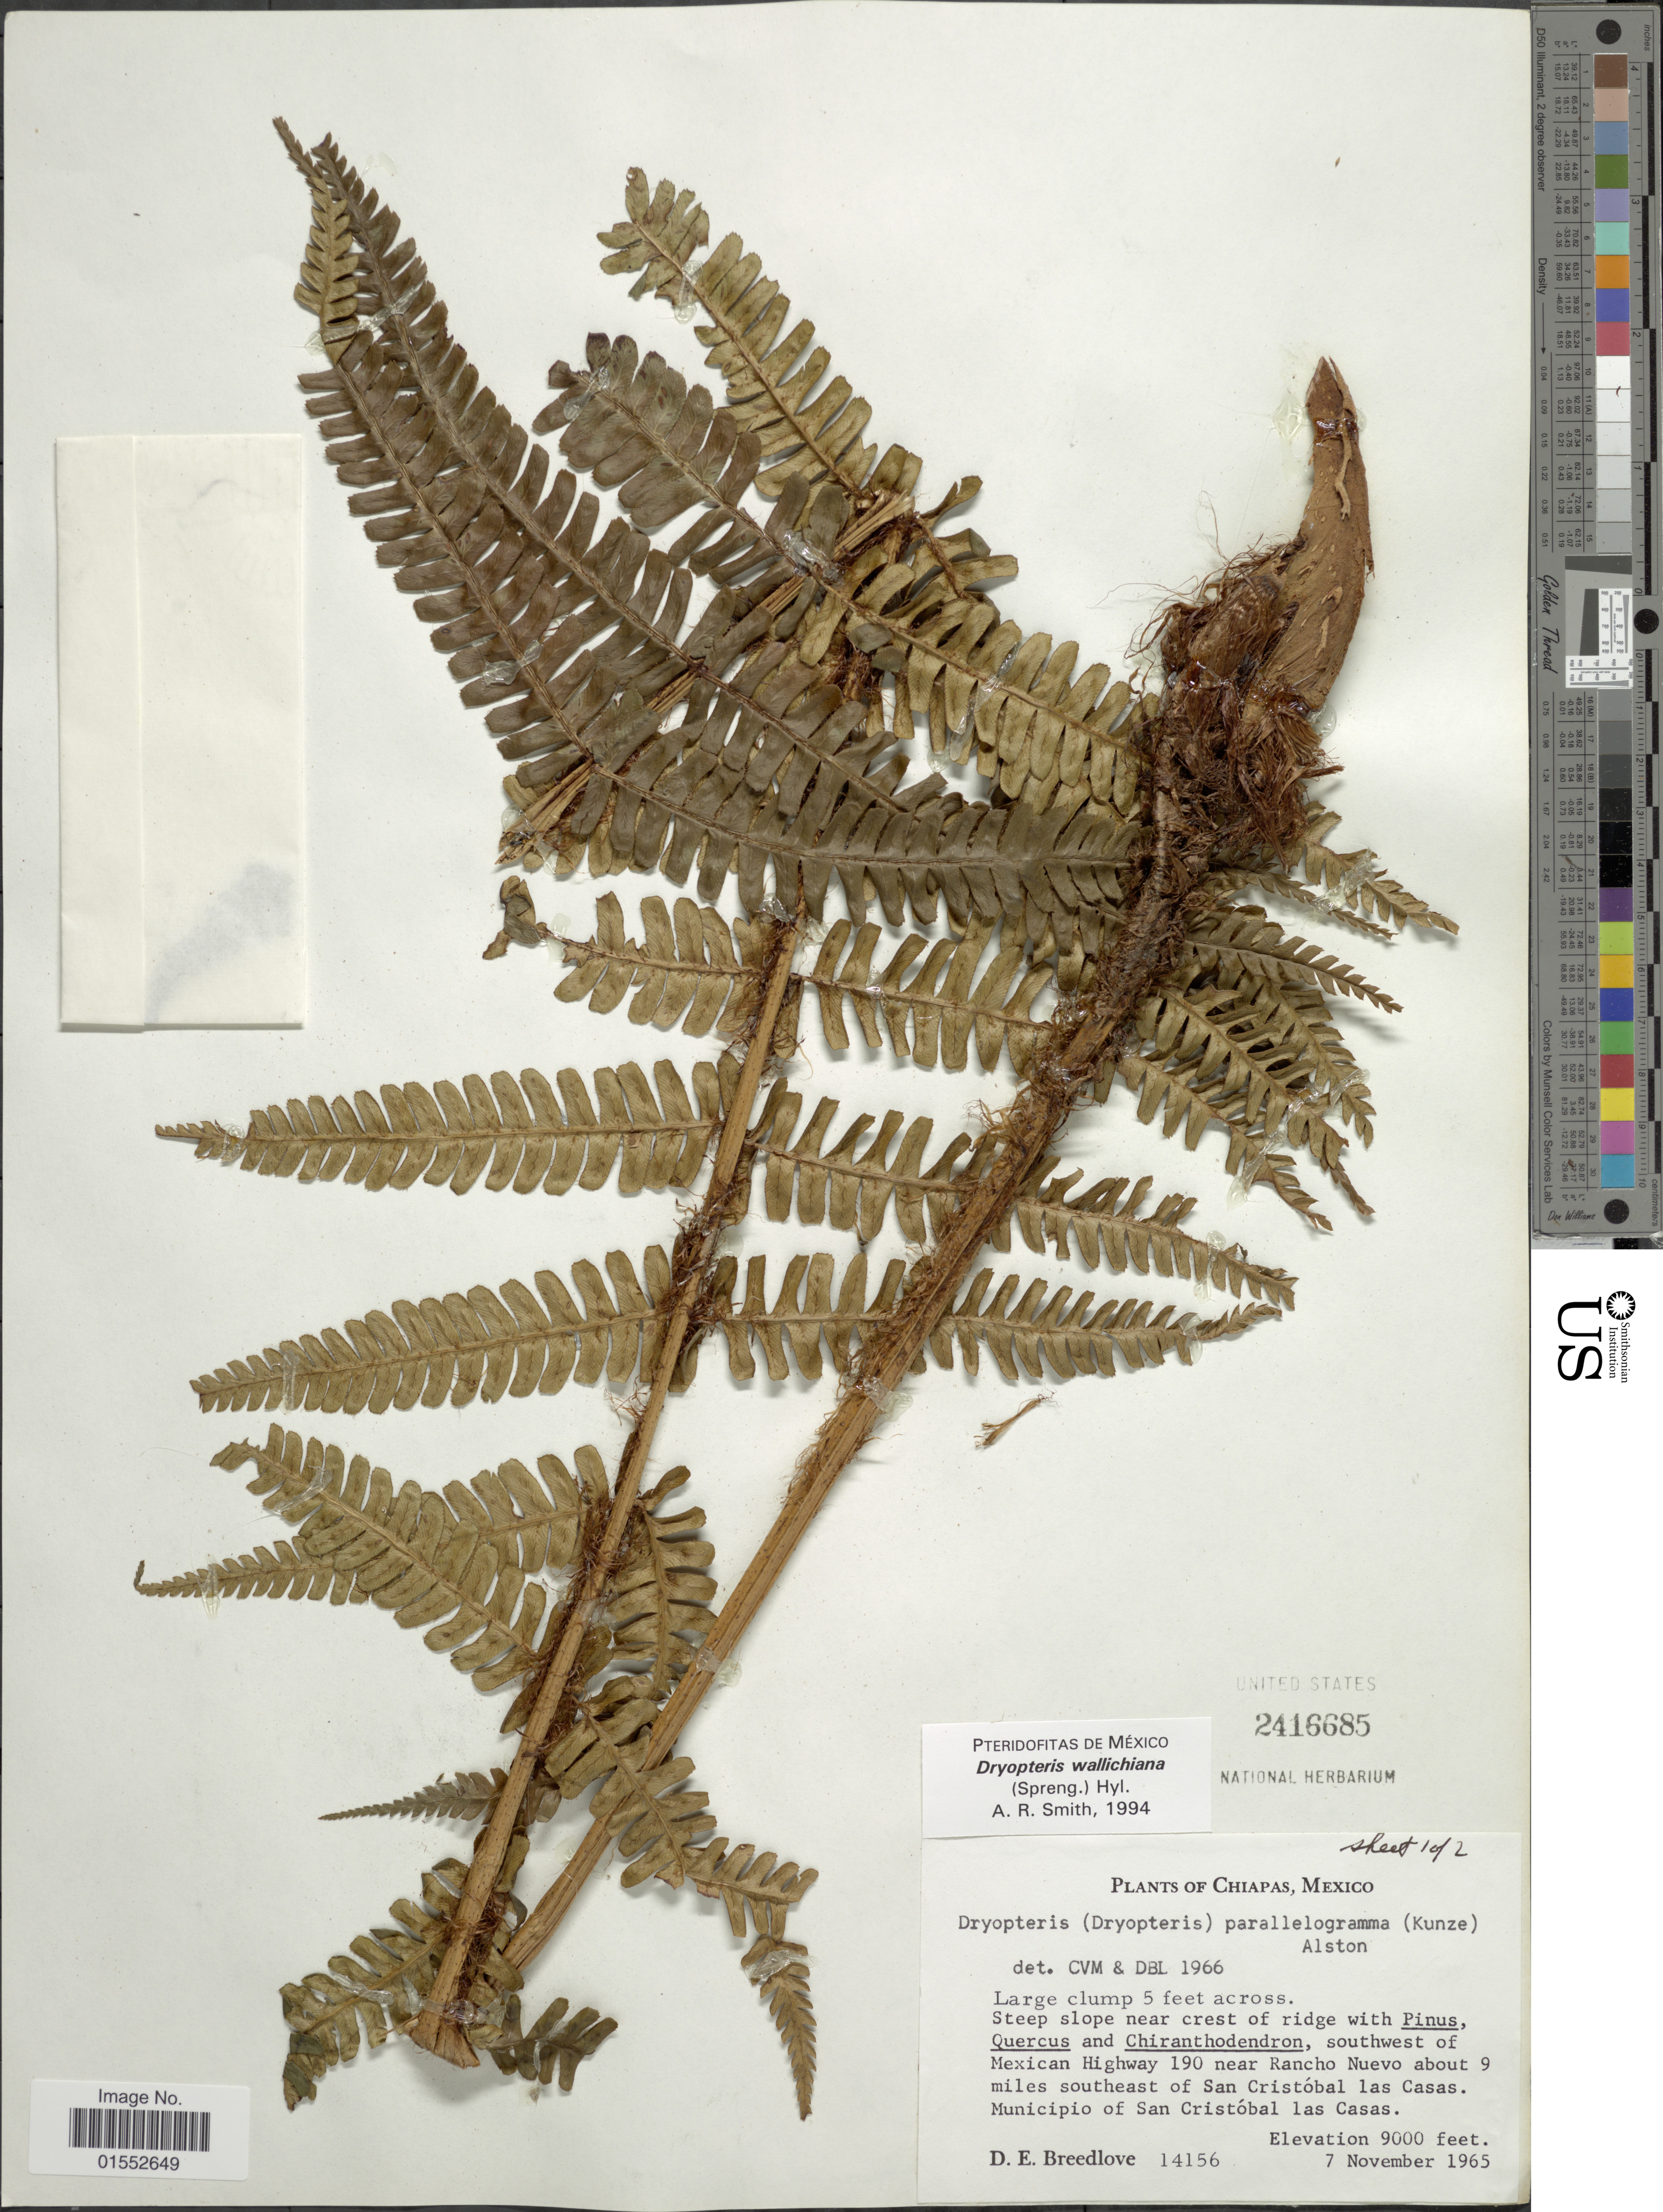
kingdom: Plantae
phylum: Tracheophyta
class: Polypodiopsida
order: Polypodiales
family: Dryopteridaceae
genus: Dryopteris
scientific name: Dryopteris wallichiana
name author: (Spreng.) Hyl.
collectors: D. E. Breedlove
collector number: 14156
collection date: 1965-11-07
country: Mexico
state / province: Chiapas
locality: Southwest of Mexican Highway 190 near Rancho Nuevo about 9 miles southeast of San Cristóbal las Casas, Municipio of San Cristóbal las Casas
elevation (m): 2743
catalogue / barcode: US 2416685